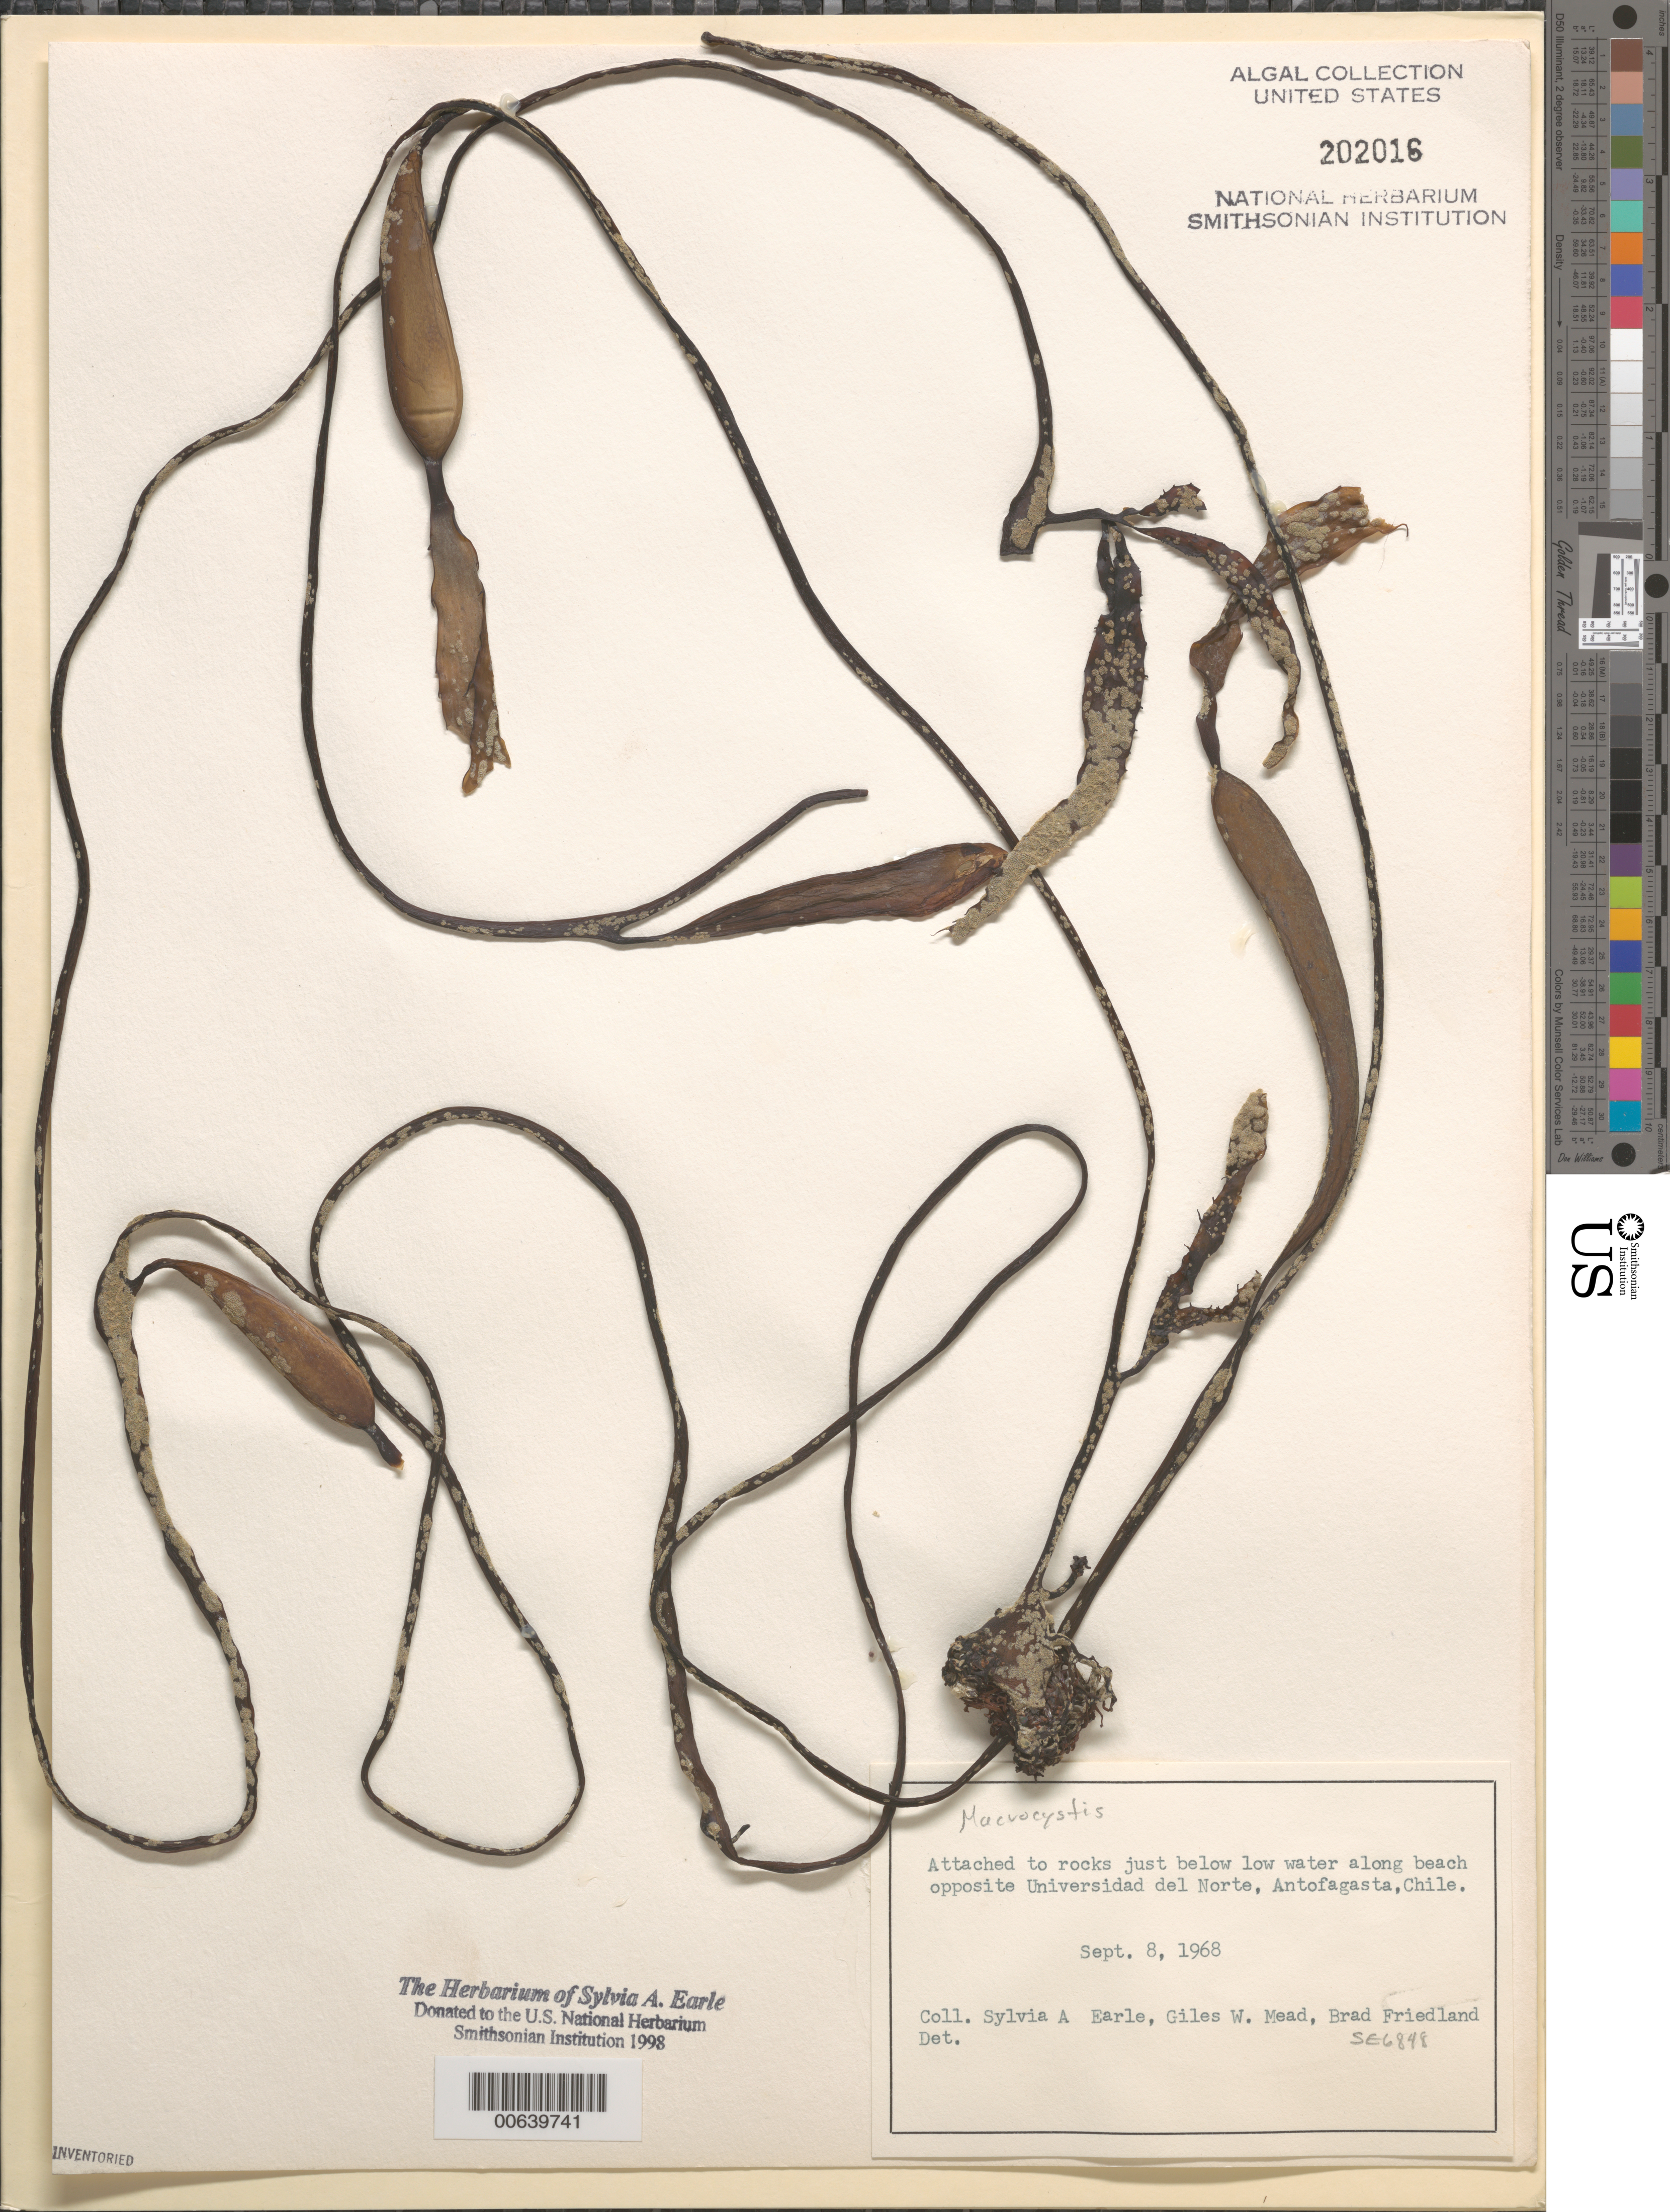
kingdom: Chromista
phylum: Ochrophyta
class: Phaeophyceae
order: Laminariales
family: Laminariaceae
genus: Macrocystis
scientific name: Macrocystis sp.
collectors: S. A. Earle, G. W. Mead & B. Friedland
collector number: SE 6848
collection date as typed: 08 Sep 1968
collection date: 1968-09-08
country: Chile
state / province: Antofagasta (II)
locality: Antofagasta, beach opposite Universidad del Norte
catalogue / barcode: US 202016